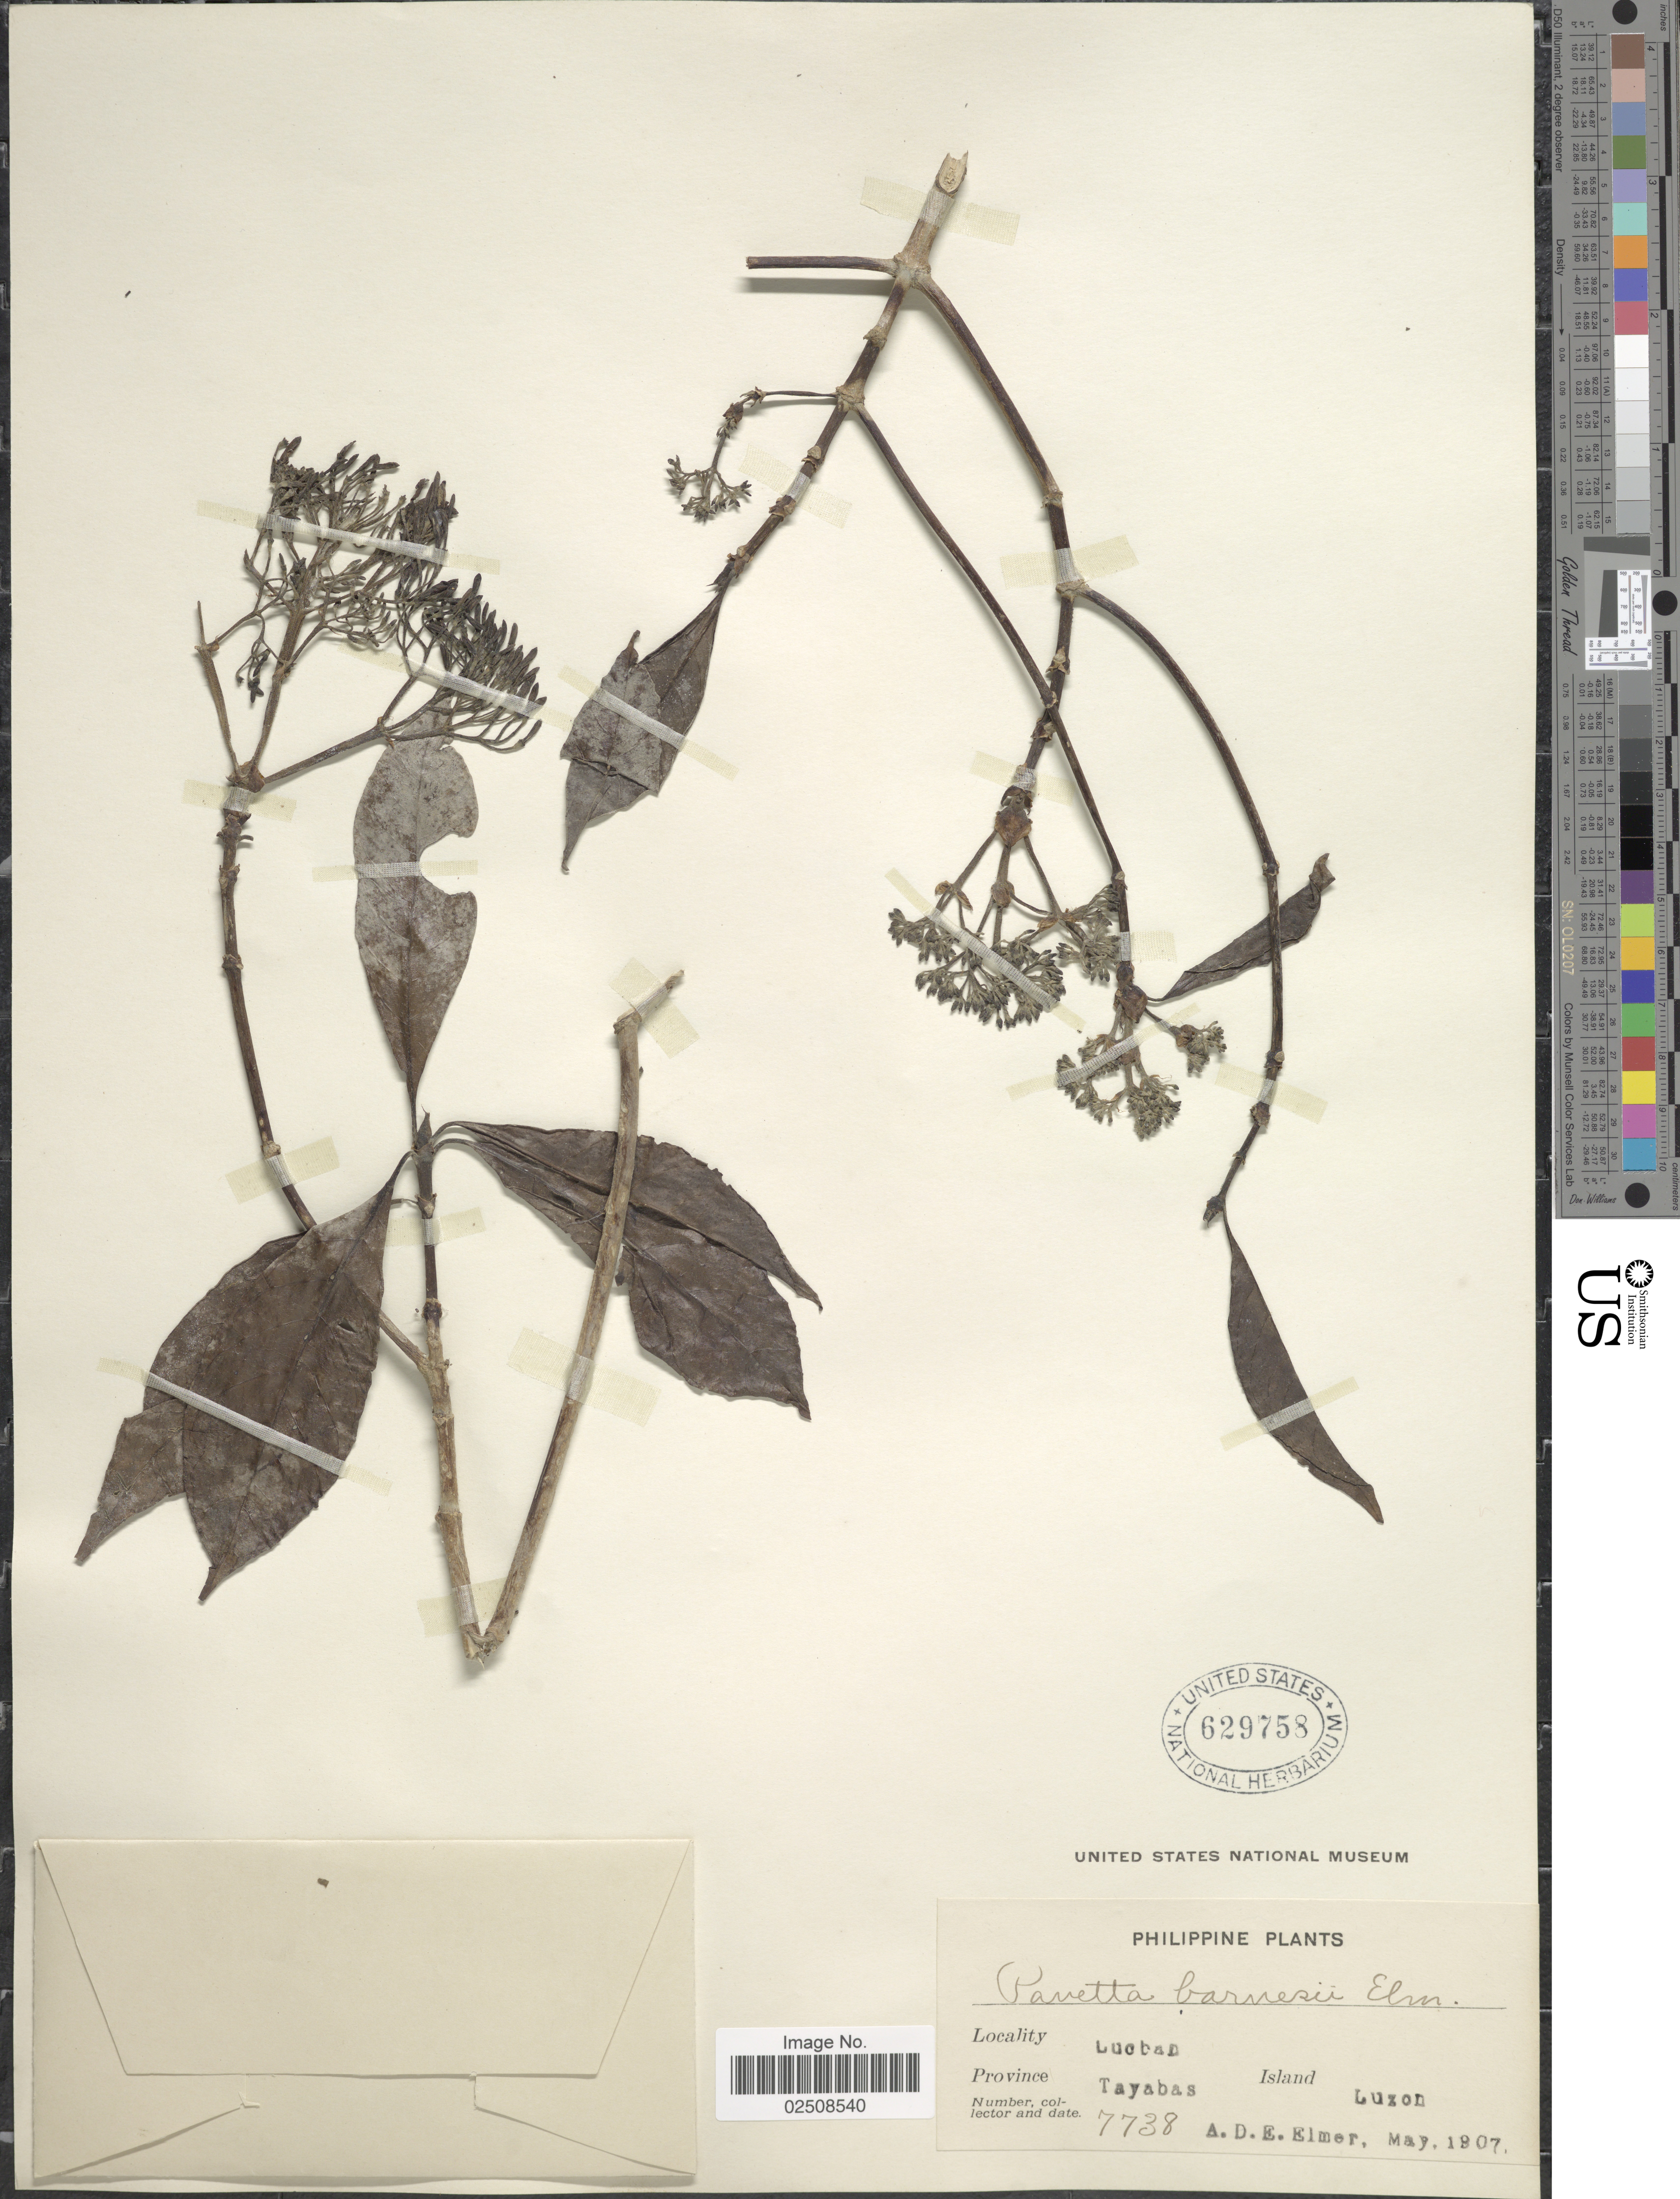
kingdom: Plantae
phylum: Tracheophyta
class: Magnoliopsida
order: Gentianales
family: Rubiaceae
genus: Pavetta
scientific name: Pavetta indica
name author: L.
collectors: A. D. E. Elmer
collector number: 7738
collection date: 1907-05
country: Philippines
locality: Lucban. Tayabas. Luzon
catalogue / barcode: US 629758